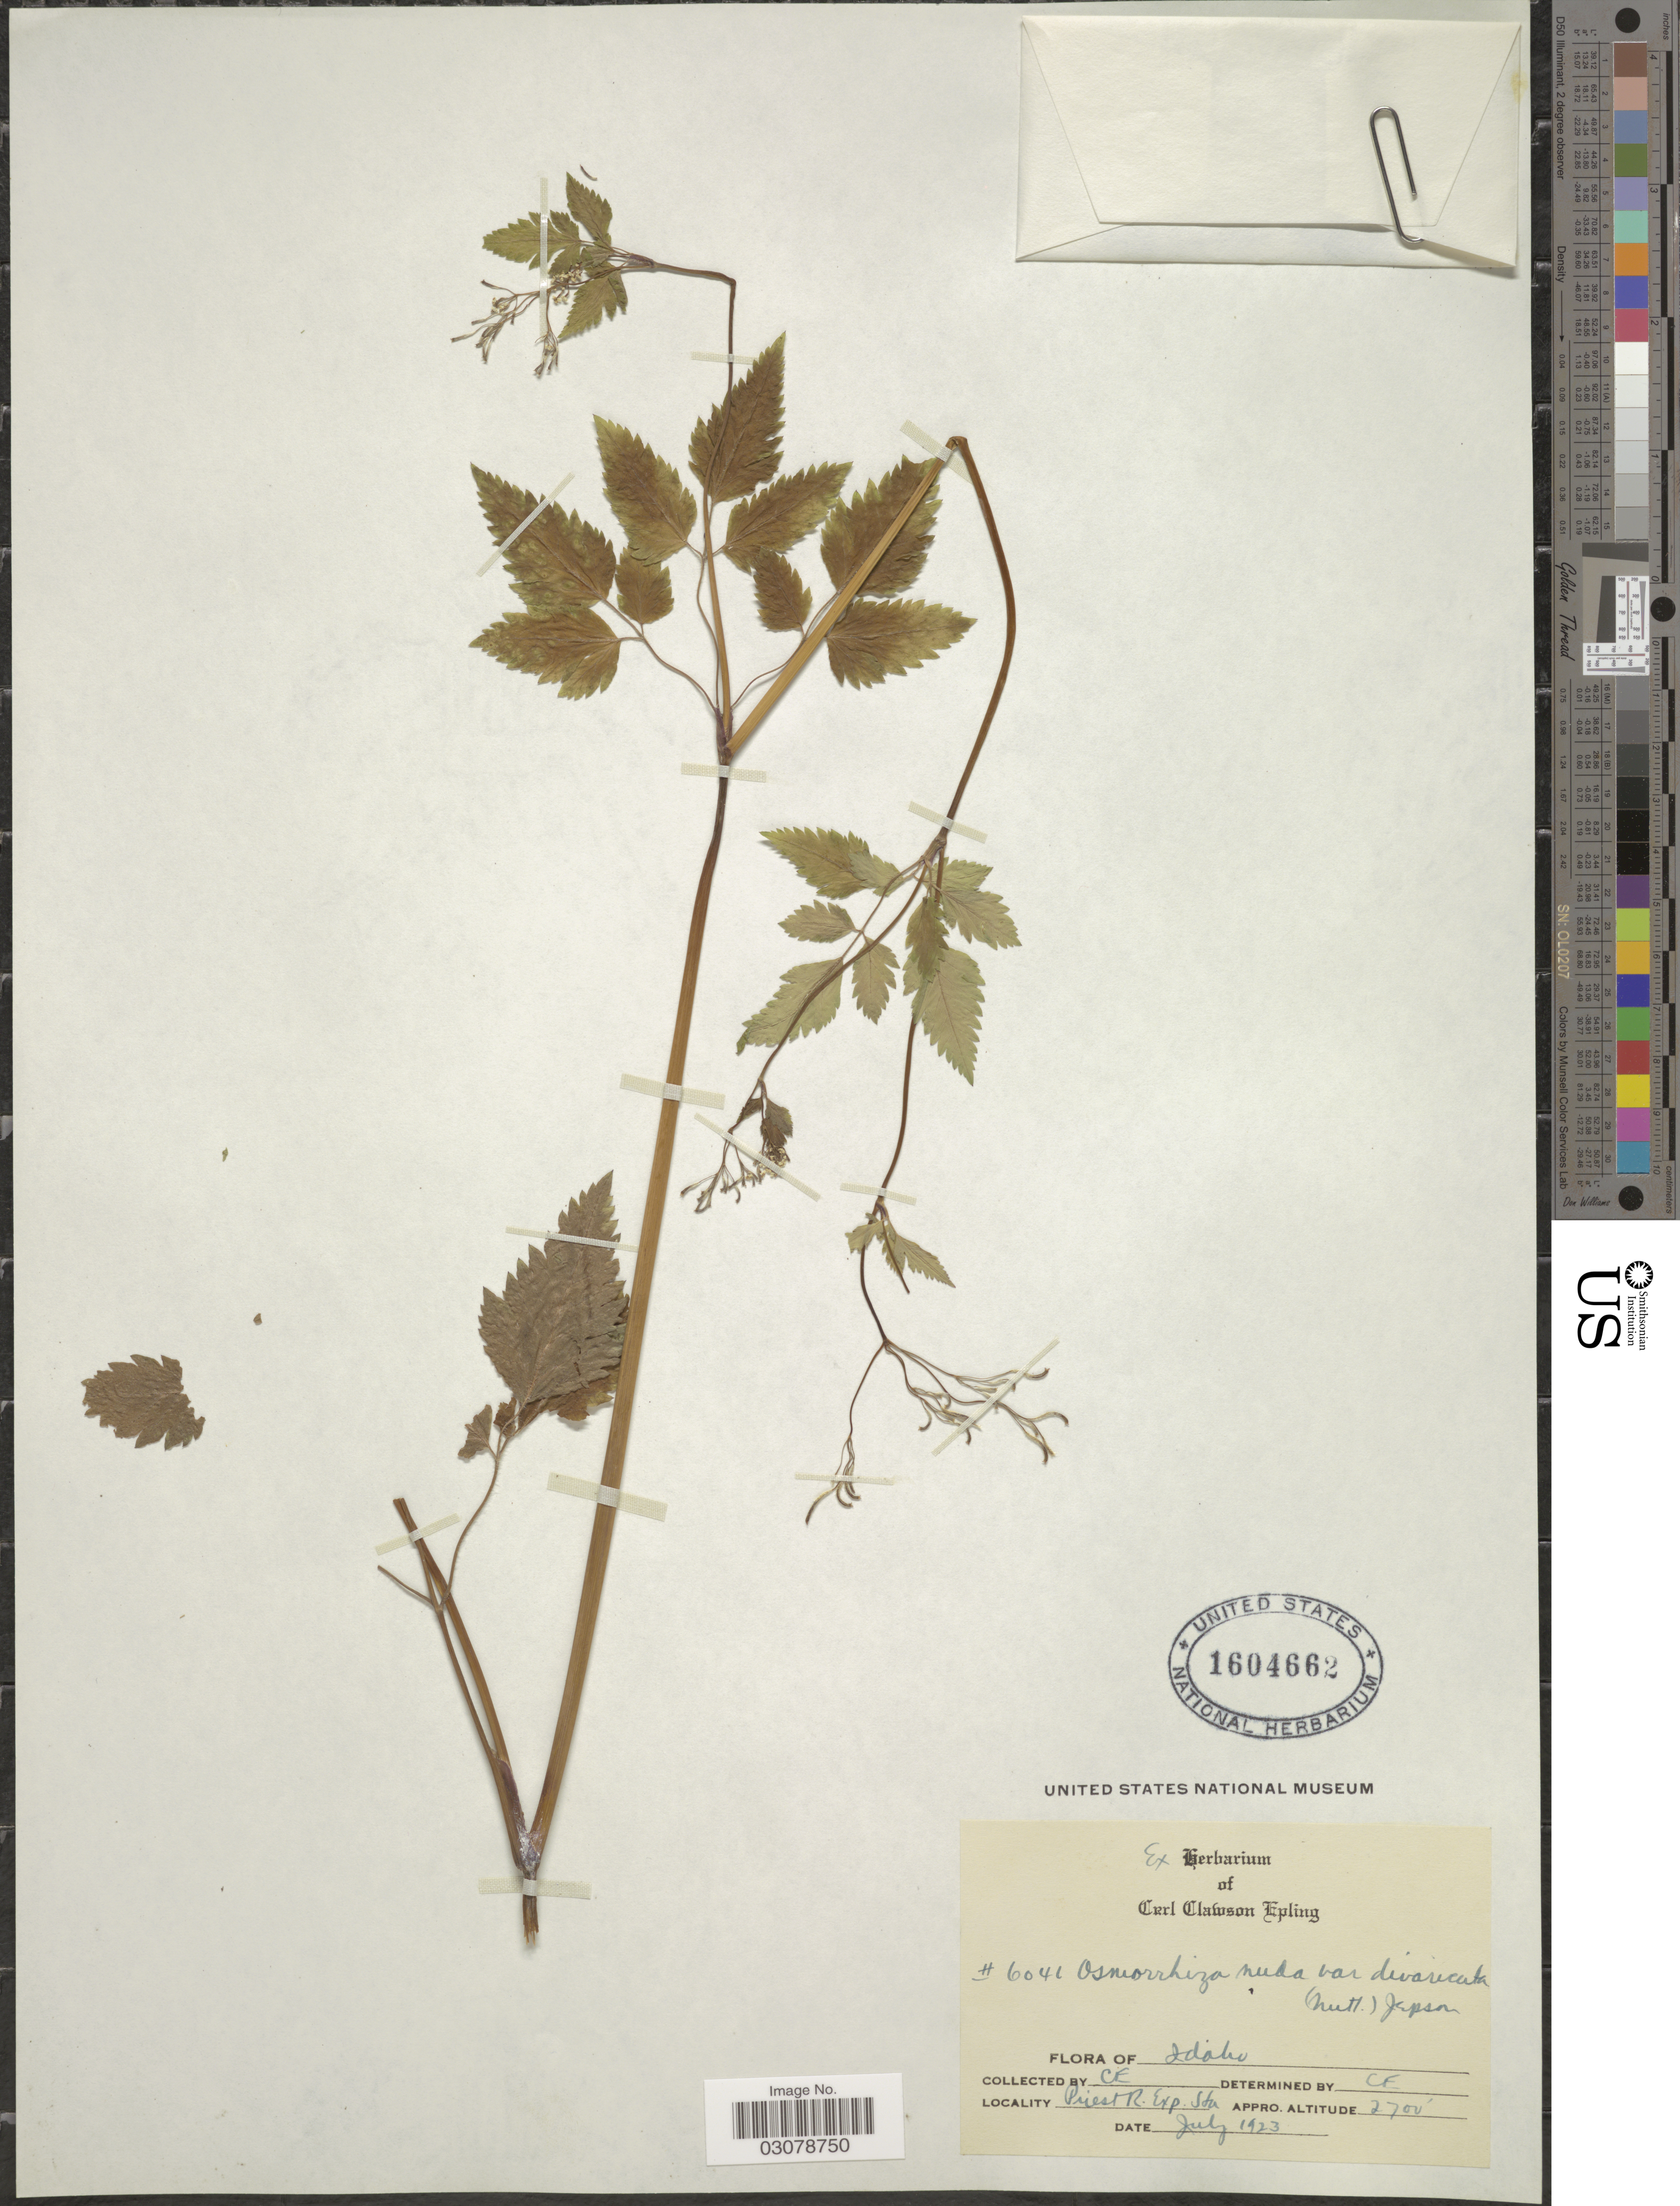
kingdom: Plantae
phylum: Tracheophyta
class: Magnoliopsida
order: Apiales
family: Apiaceae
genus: Osmorhiza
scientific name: Osmorhiza nuda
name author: Torr.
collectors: C. C. Epling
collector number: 6041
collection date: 1923-07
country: United States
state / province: Idaho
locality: Priest R. Exp. Sta.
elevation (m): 823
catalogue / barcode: US 1604662